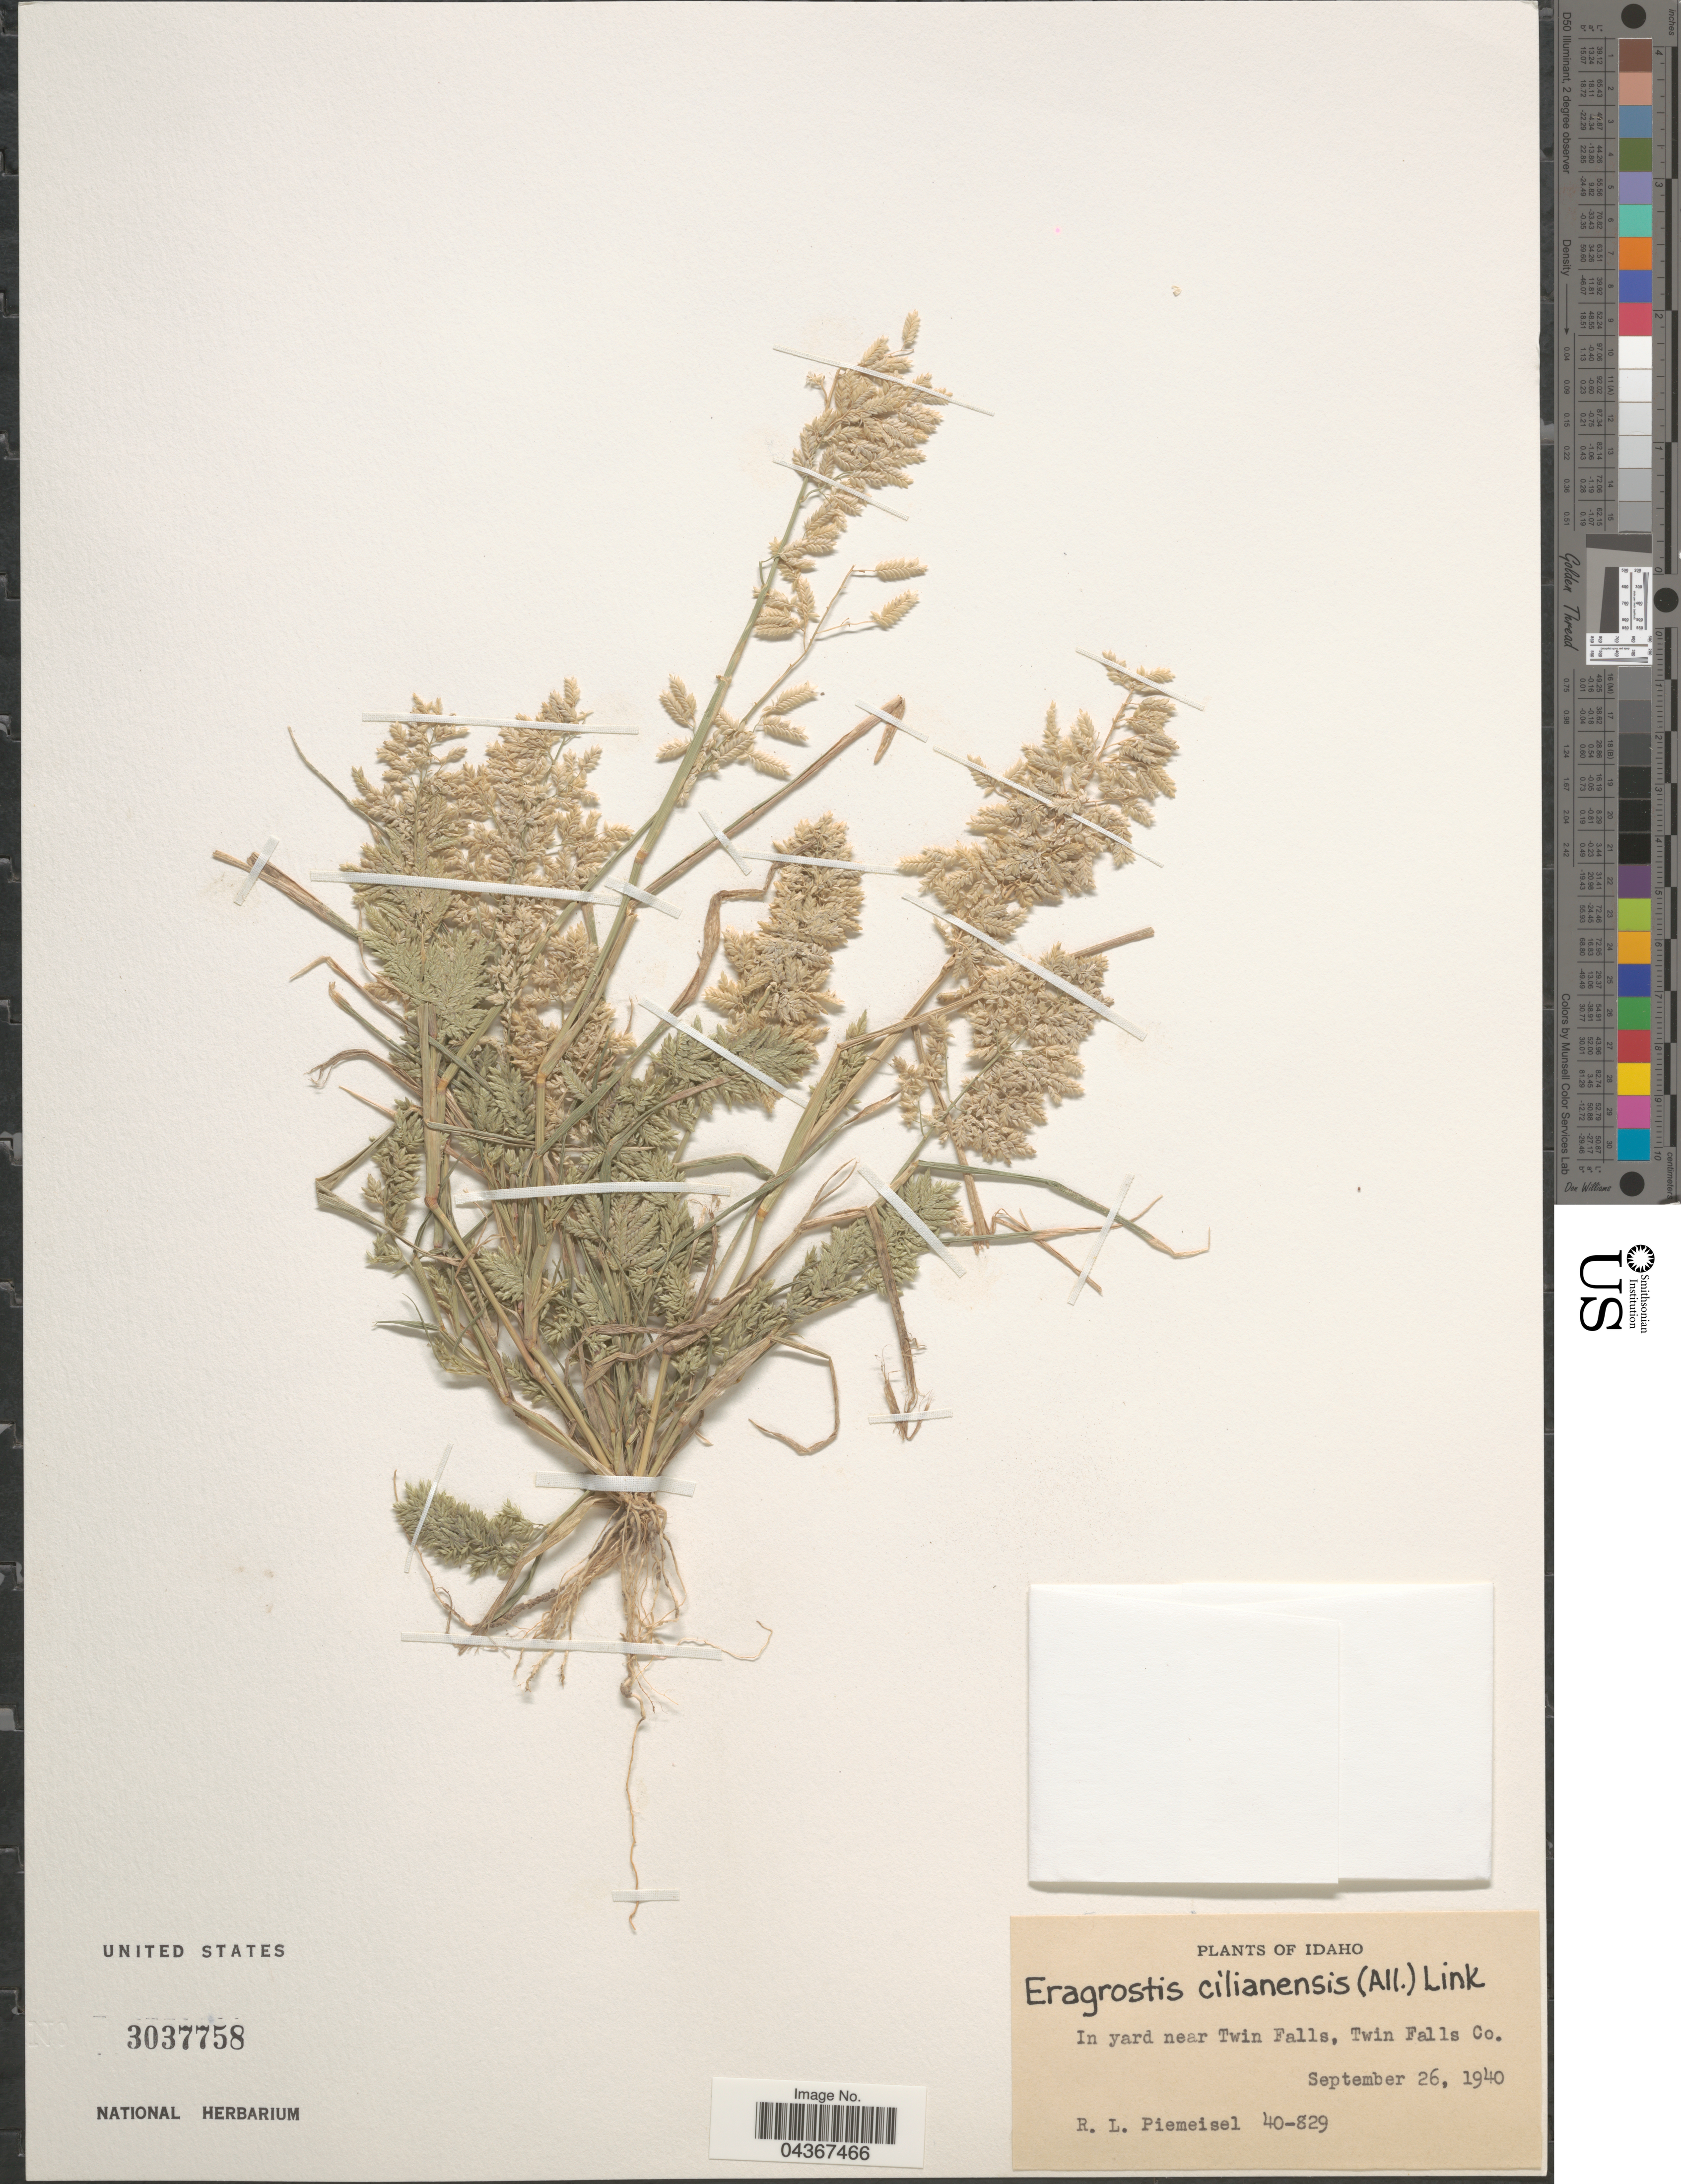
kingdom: Plantae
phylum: Tracheophyta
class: Liliopsida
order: Poales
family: Poaceae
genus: Eragrostis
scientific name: Eragrostis cilianensis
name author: (Bellardi) Vignolo ex Janch.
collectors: R. L. Piemeisel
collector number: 40-829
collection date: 1940-09-26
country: United States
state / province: Idaho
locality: In yard near Twin Falls, Twin Falls Co.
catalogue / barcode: US 3037758